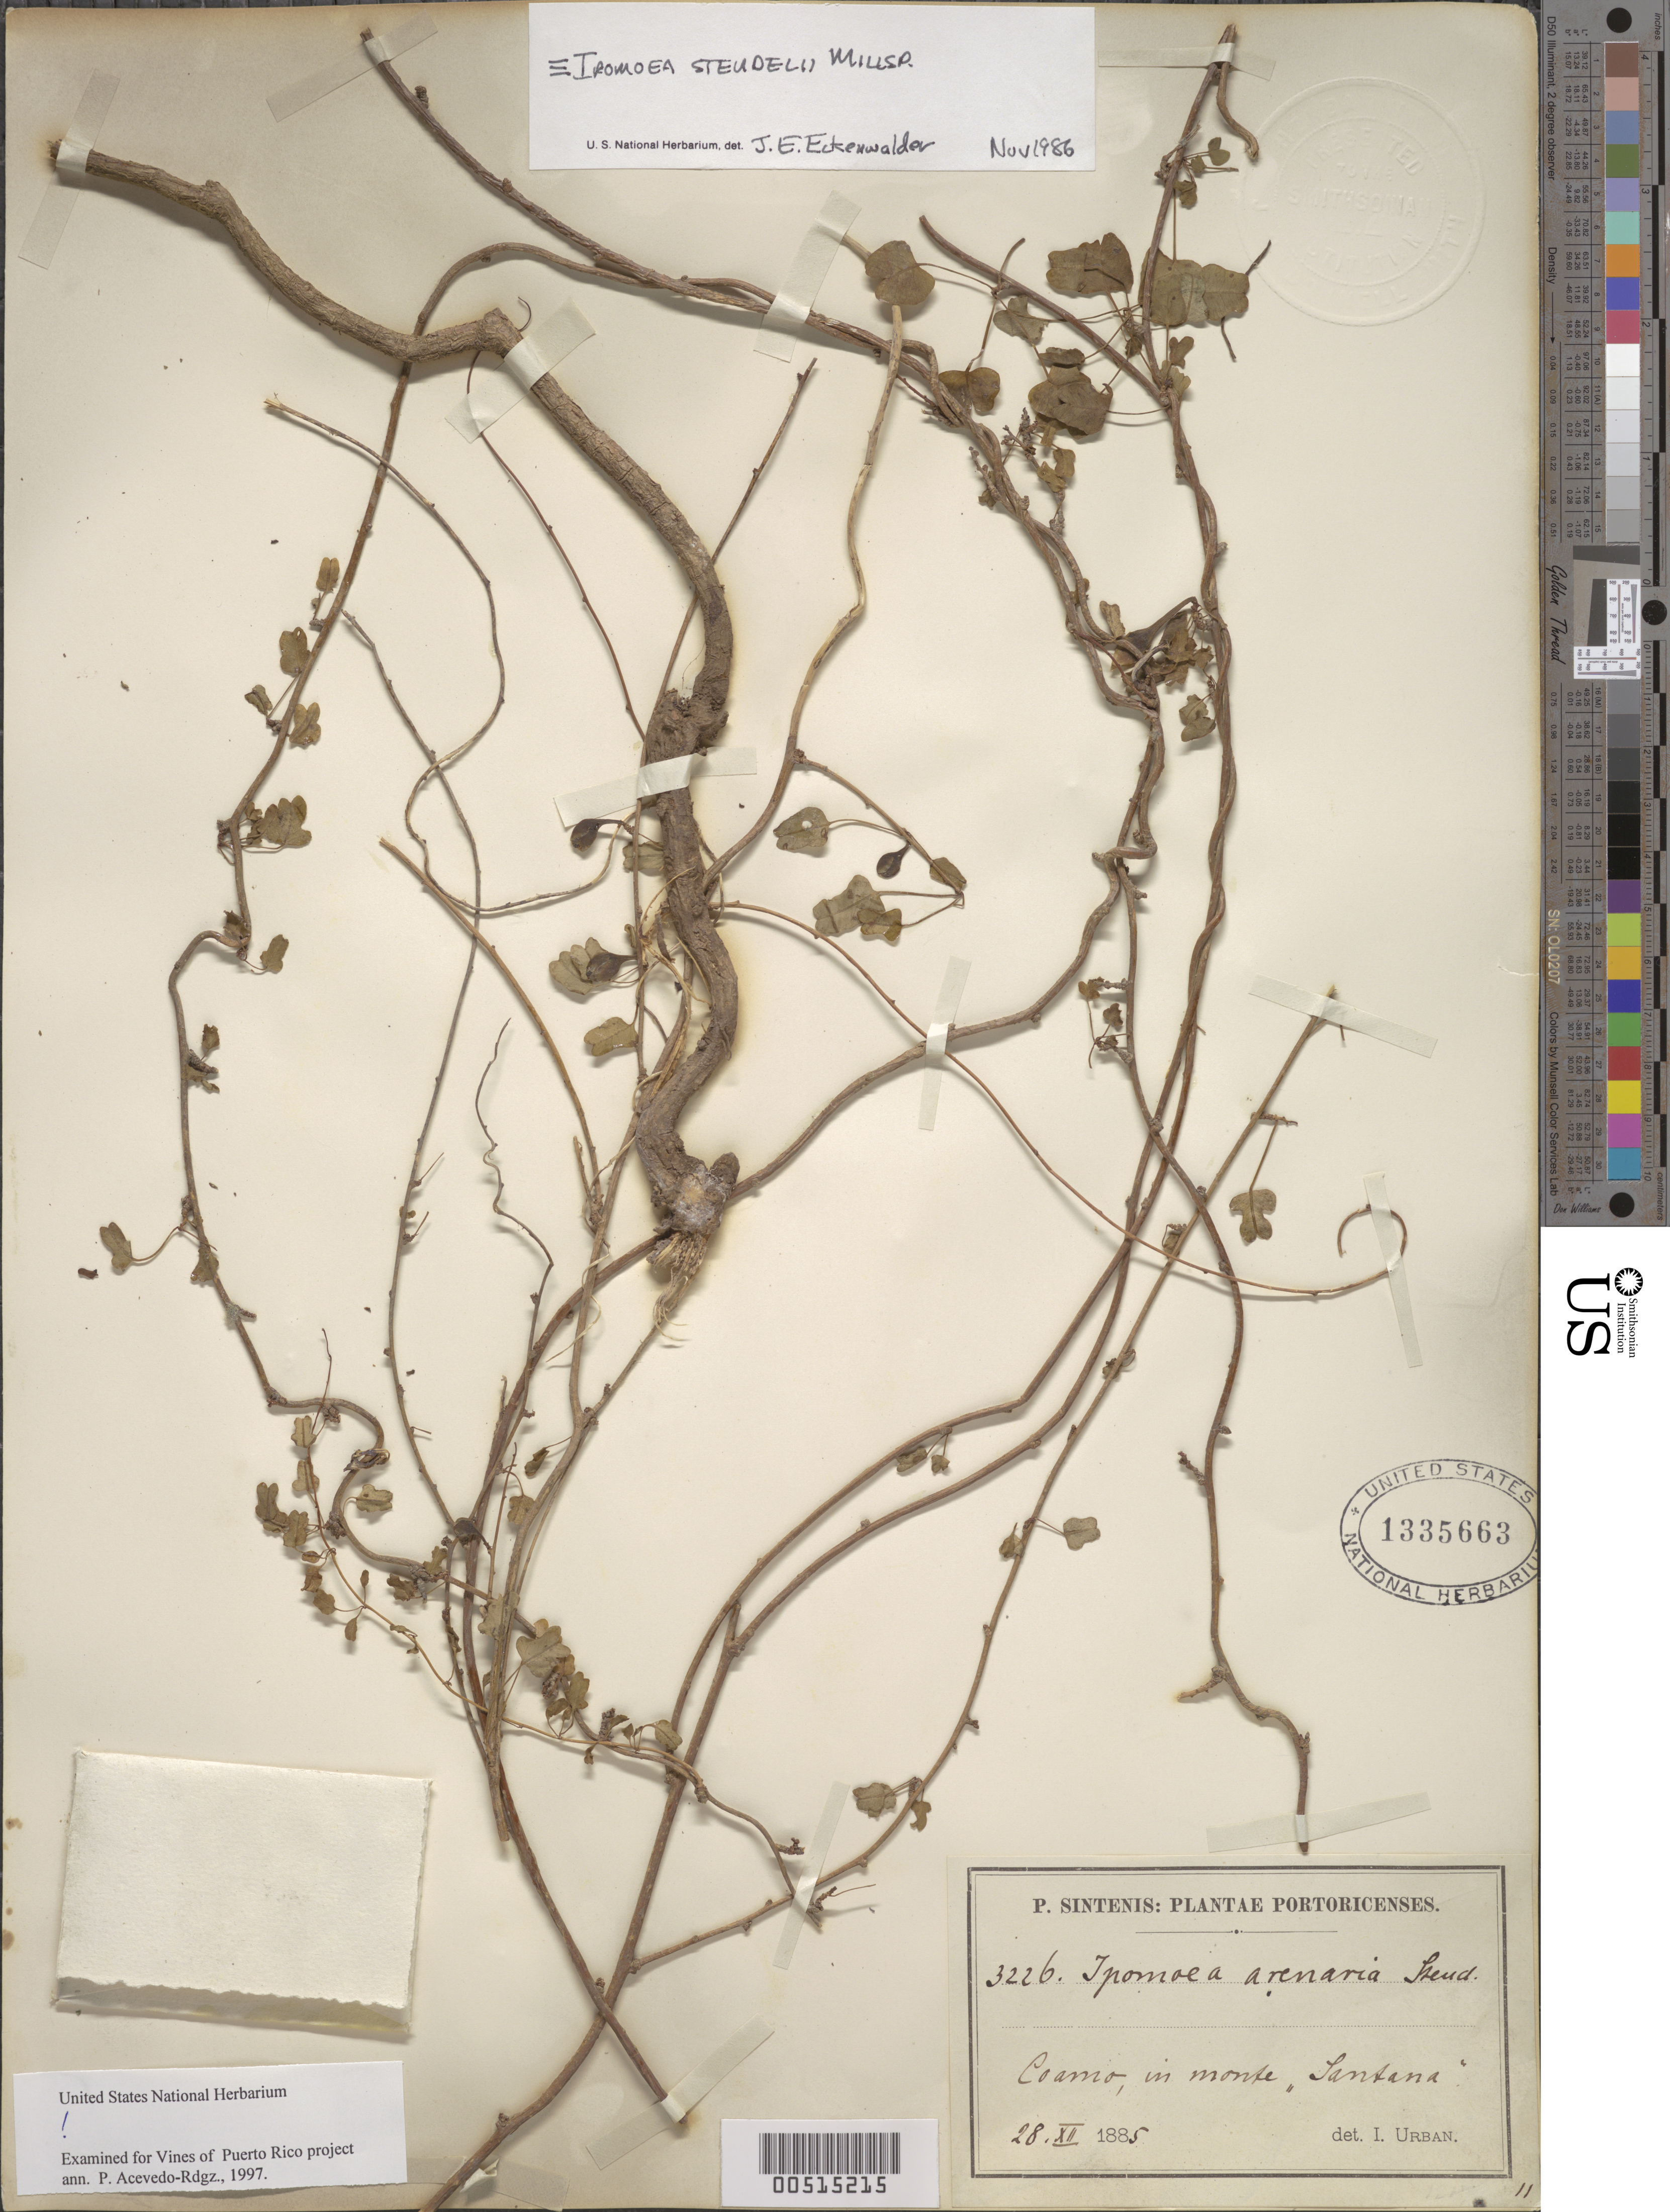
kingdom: Plantae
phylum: Tracheophyta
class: Magnoliopsida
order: Solanales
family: Convolvulaceae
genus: Ipomoea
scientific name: Ipomoea steudelii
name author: Millsp.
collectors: P. Sintenis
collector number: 3226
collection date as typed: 28 Dec 1885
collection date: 1885-12-28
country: Puerto Rico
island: Greater Antilles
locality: Coamo. In monte "Santana".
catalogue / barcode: US 1335663